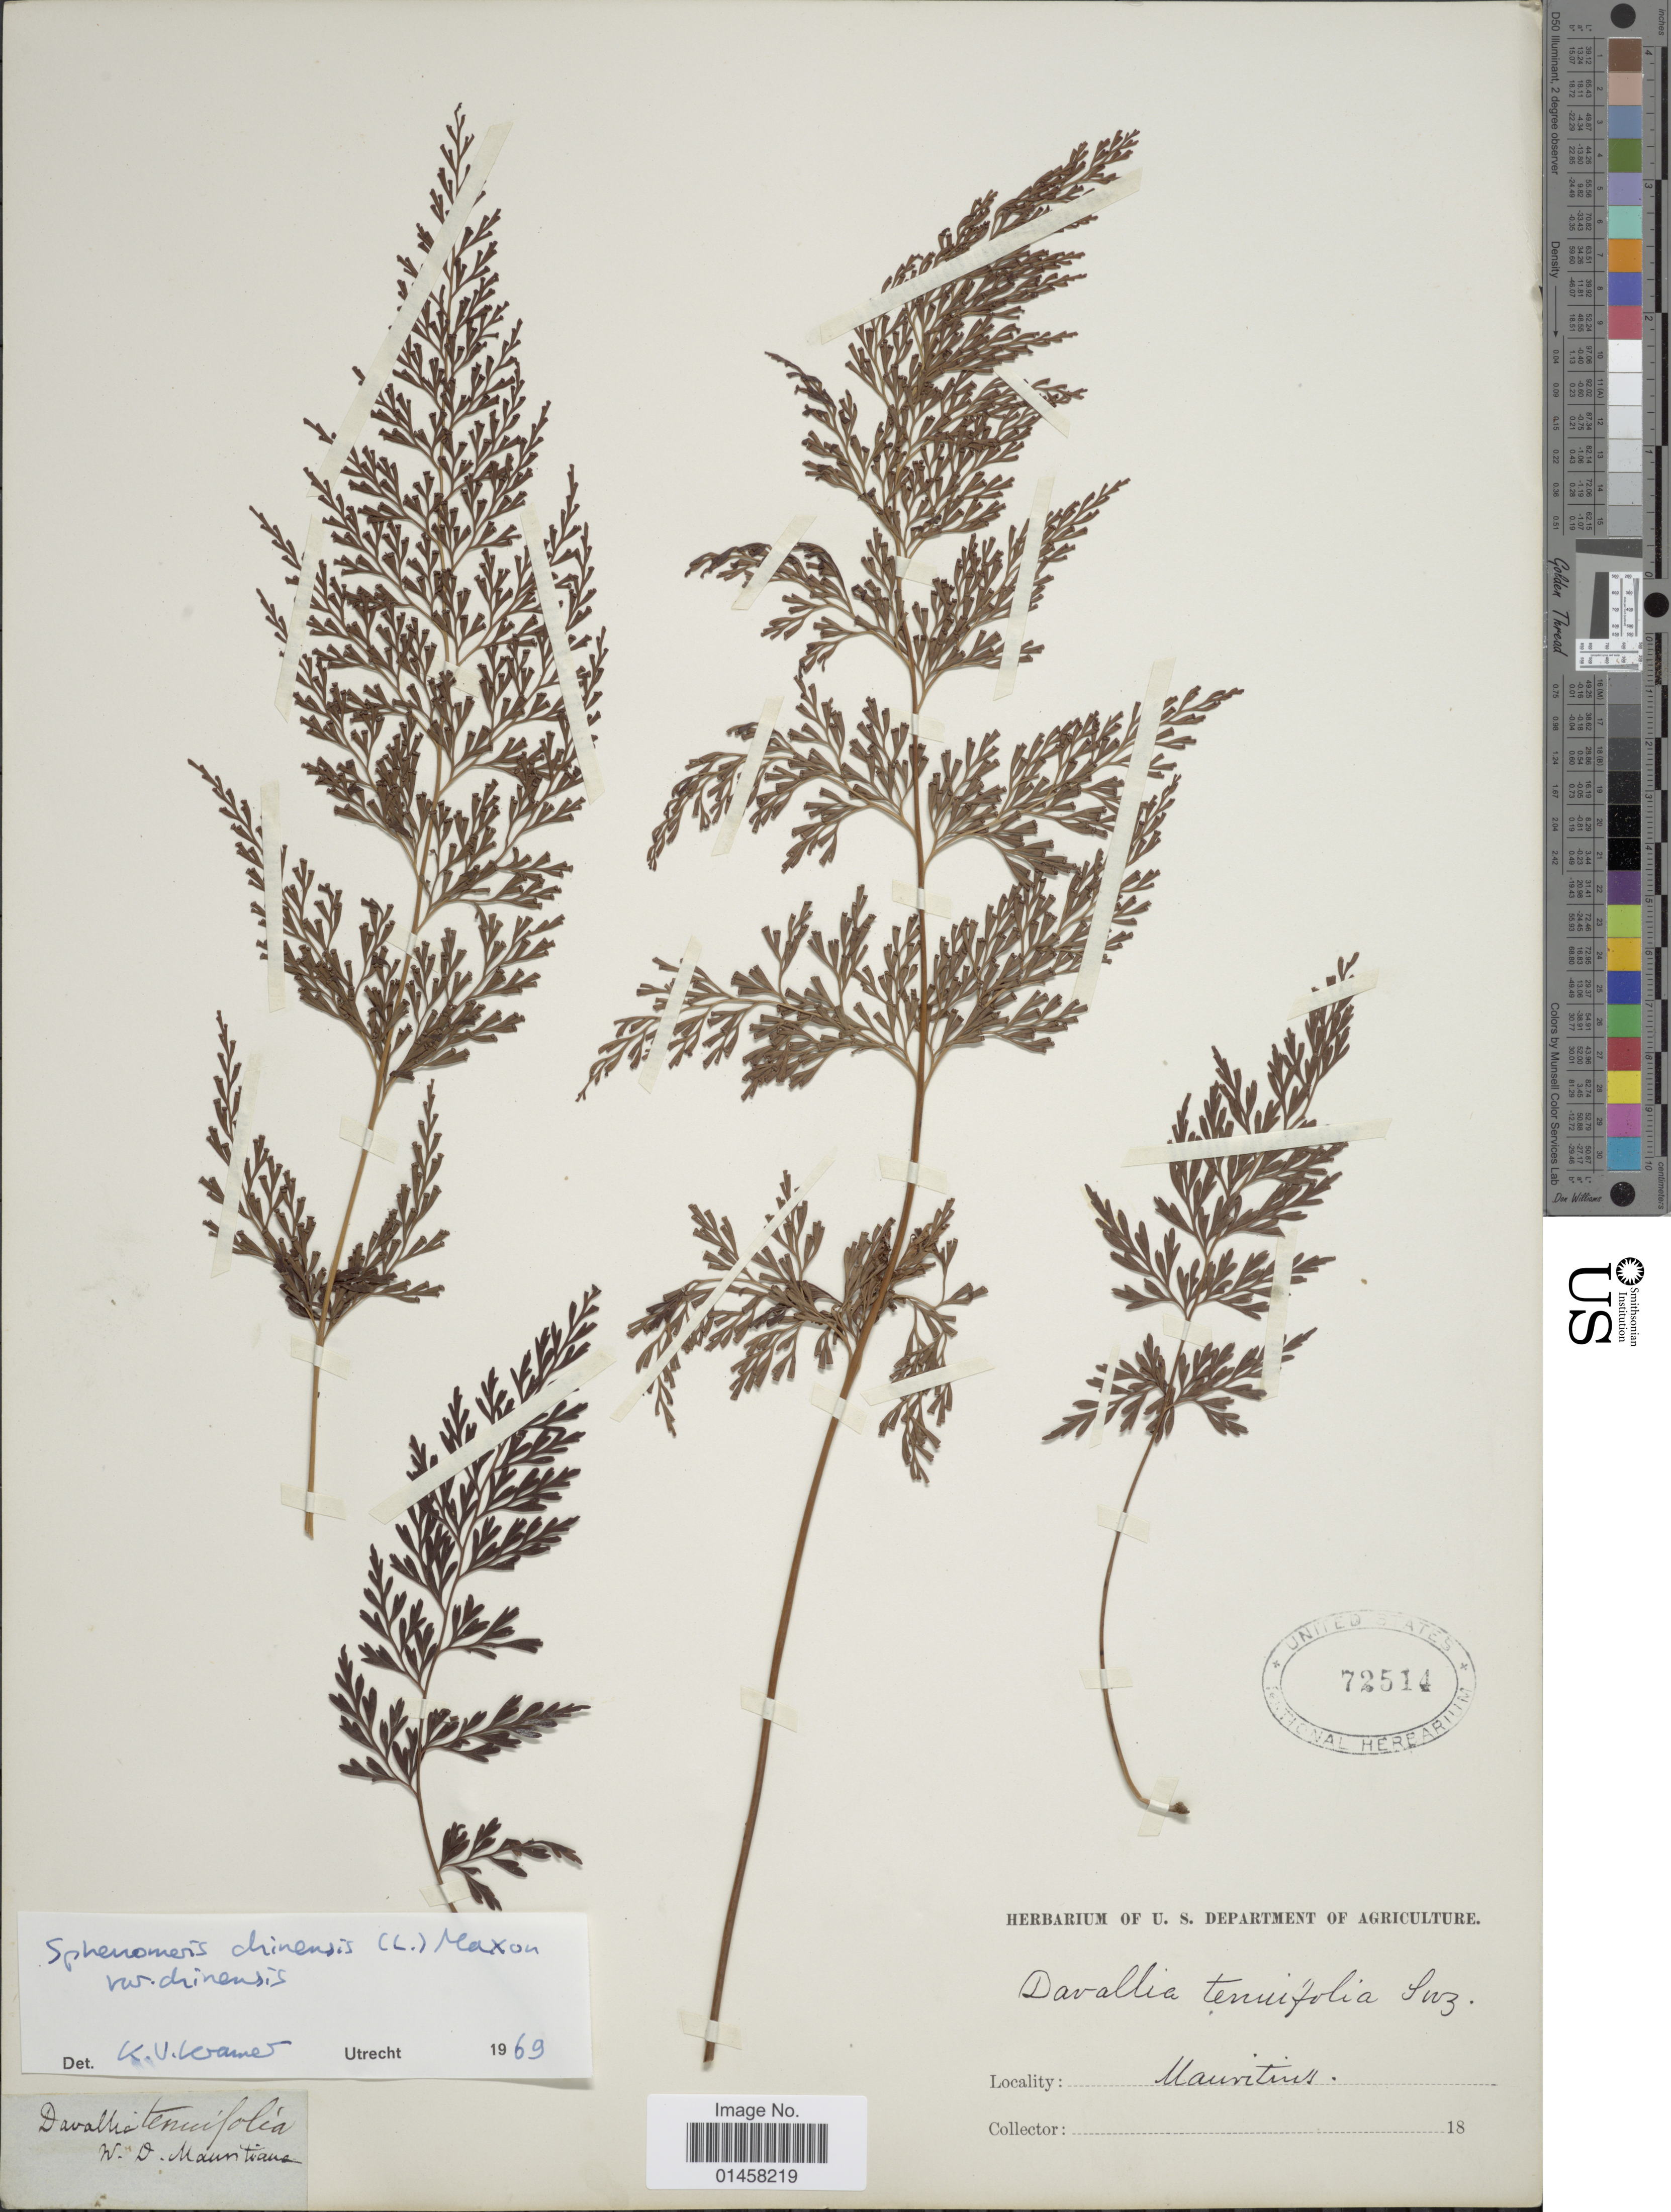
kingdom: Plantae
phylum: Tracheophyta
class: Polypodiopsida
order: Polypodiales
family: Lindsaeaceae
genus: Sphenomeris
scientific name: Sphenomeris chinensis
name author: (L.) Maxon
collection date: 1969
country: Mauritius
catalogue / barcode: US 72514